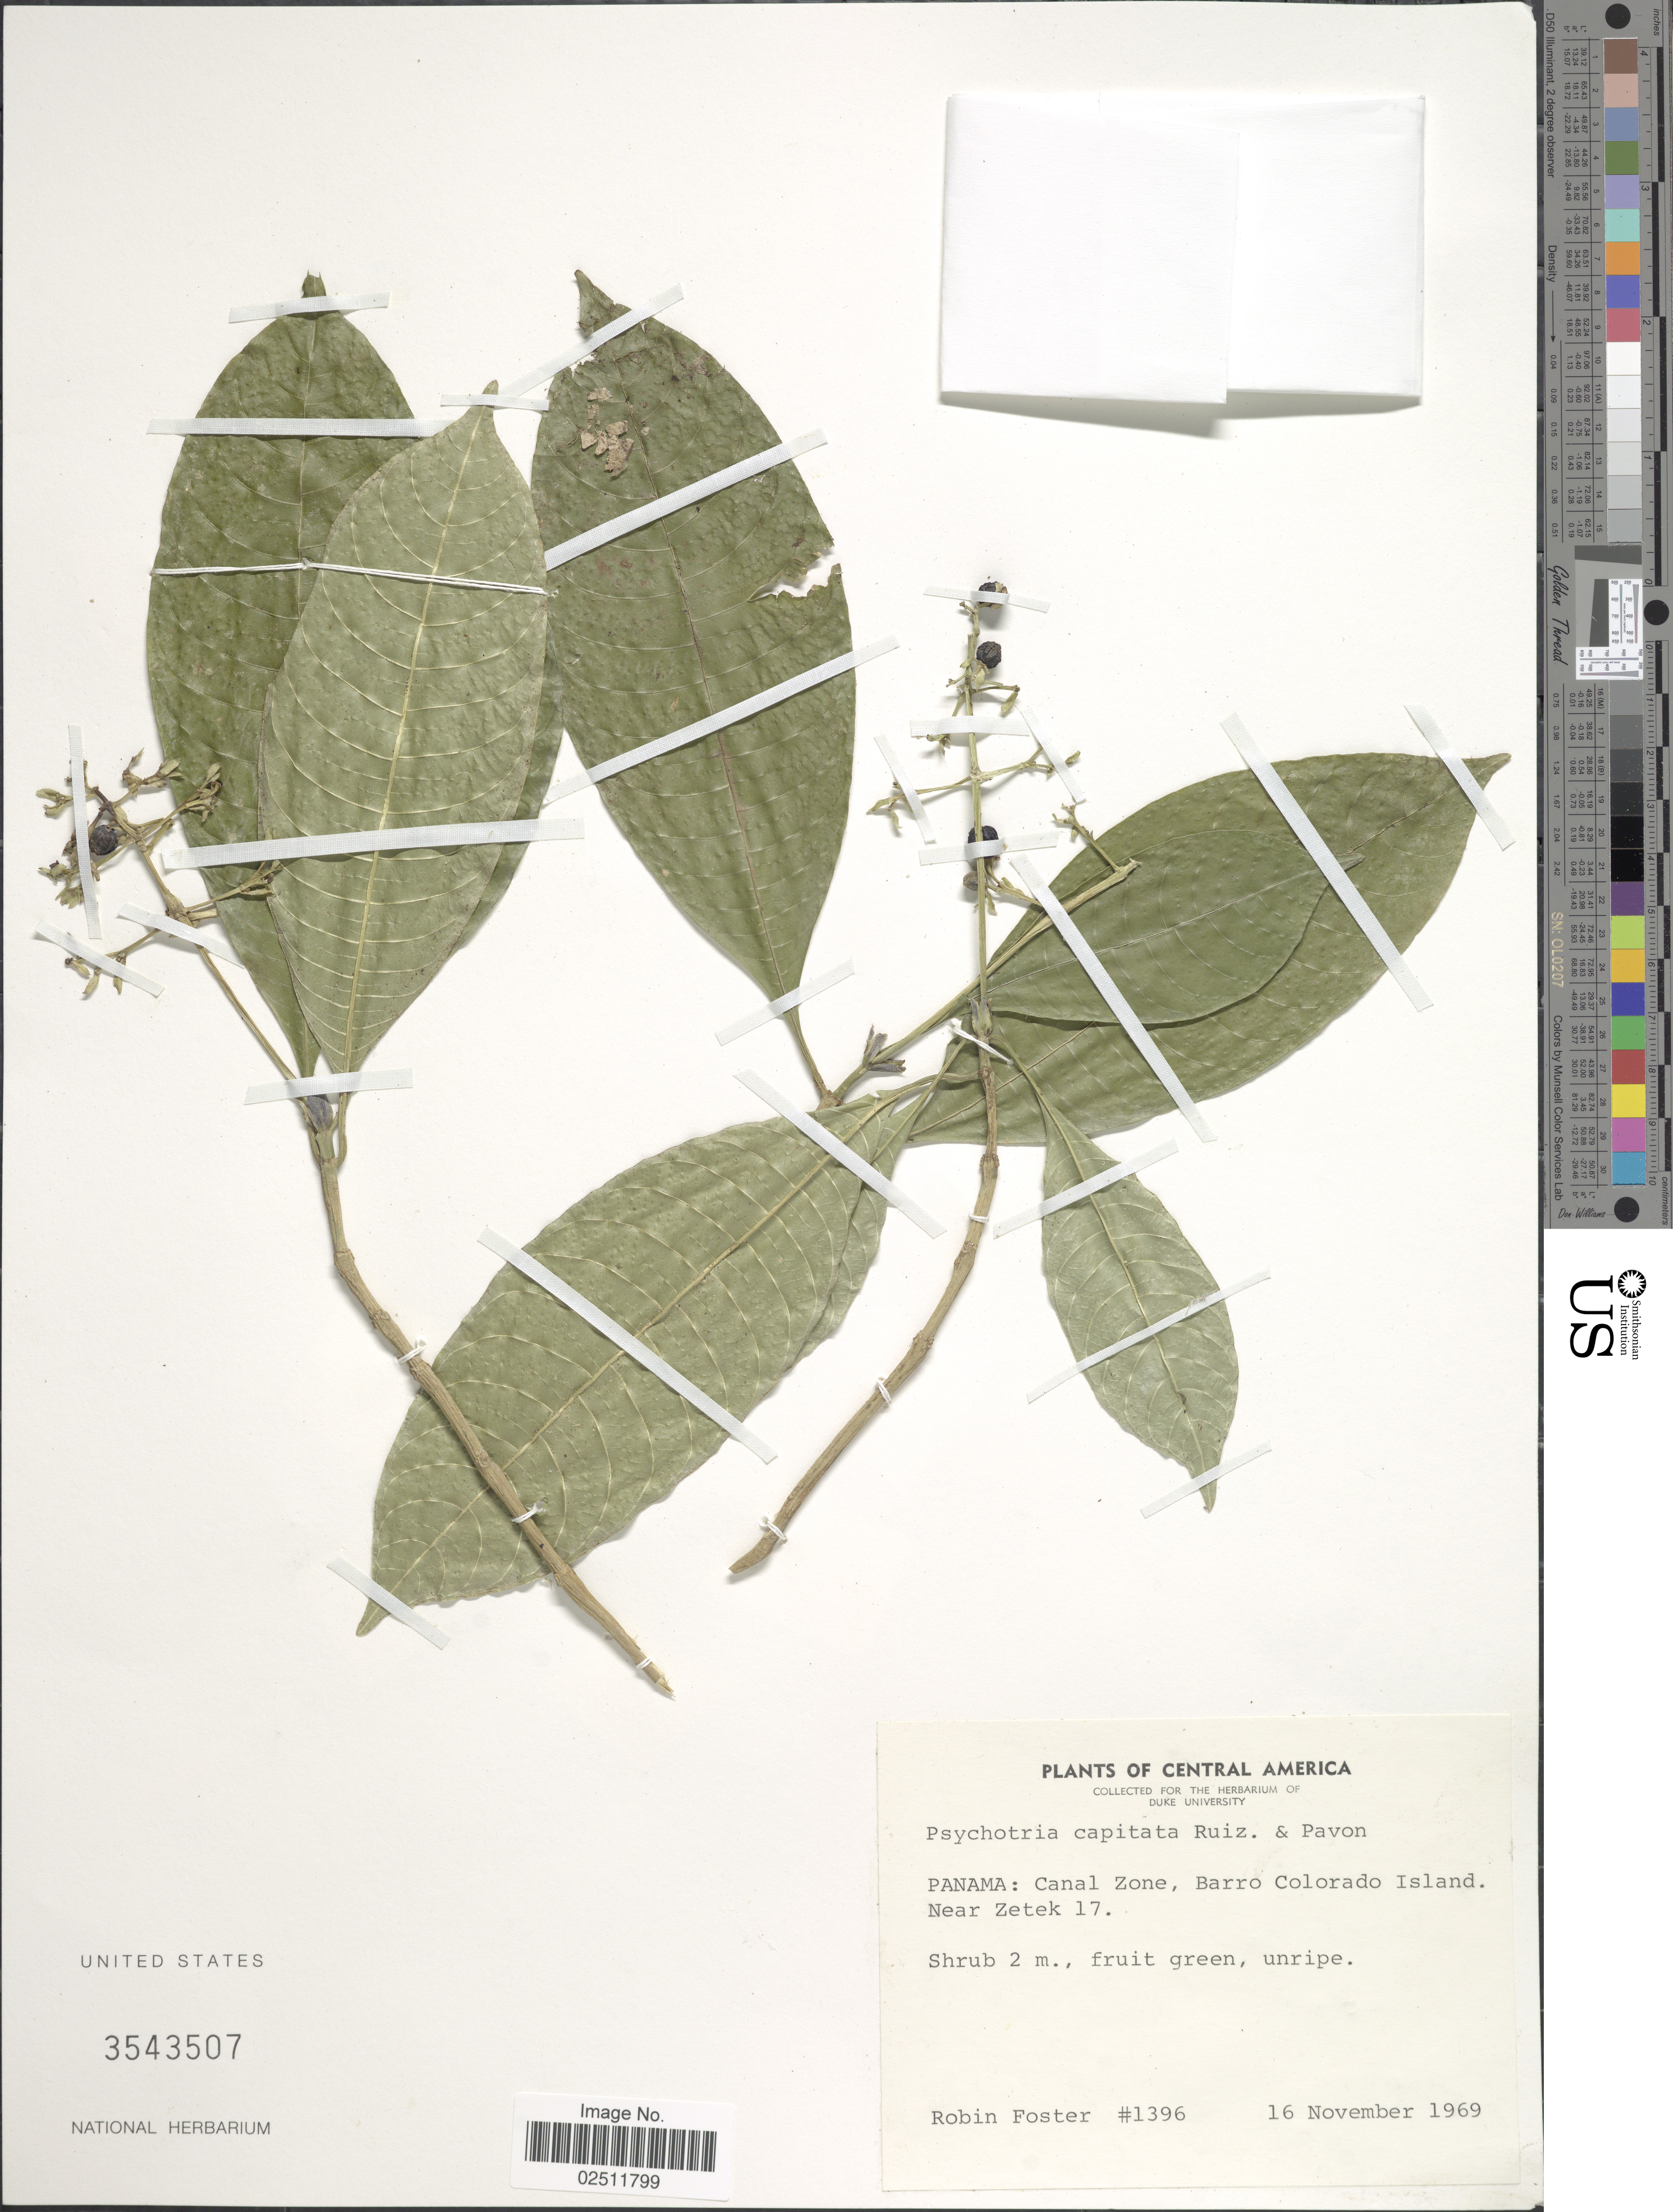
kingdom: Plantae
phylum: Tracheophyta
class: Magnoliopsida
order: Gentianales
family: Rubiaceae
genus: Psychotria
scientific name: Psychotria capitata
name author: Ruiz & Pav.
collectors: R. B. Foster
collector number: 1396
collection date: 1969-11-16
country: Panama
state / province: Panamá Oeste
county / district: Canal Zone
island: Barro Colorado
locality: Canal Zone, Barro Colorado Island. Near Zetek 17.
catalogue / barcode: US 3543507